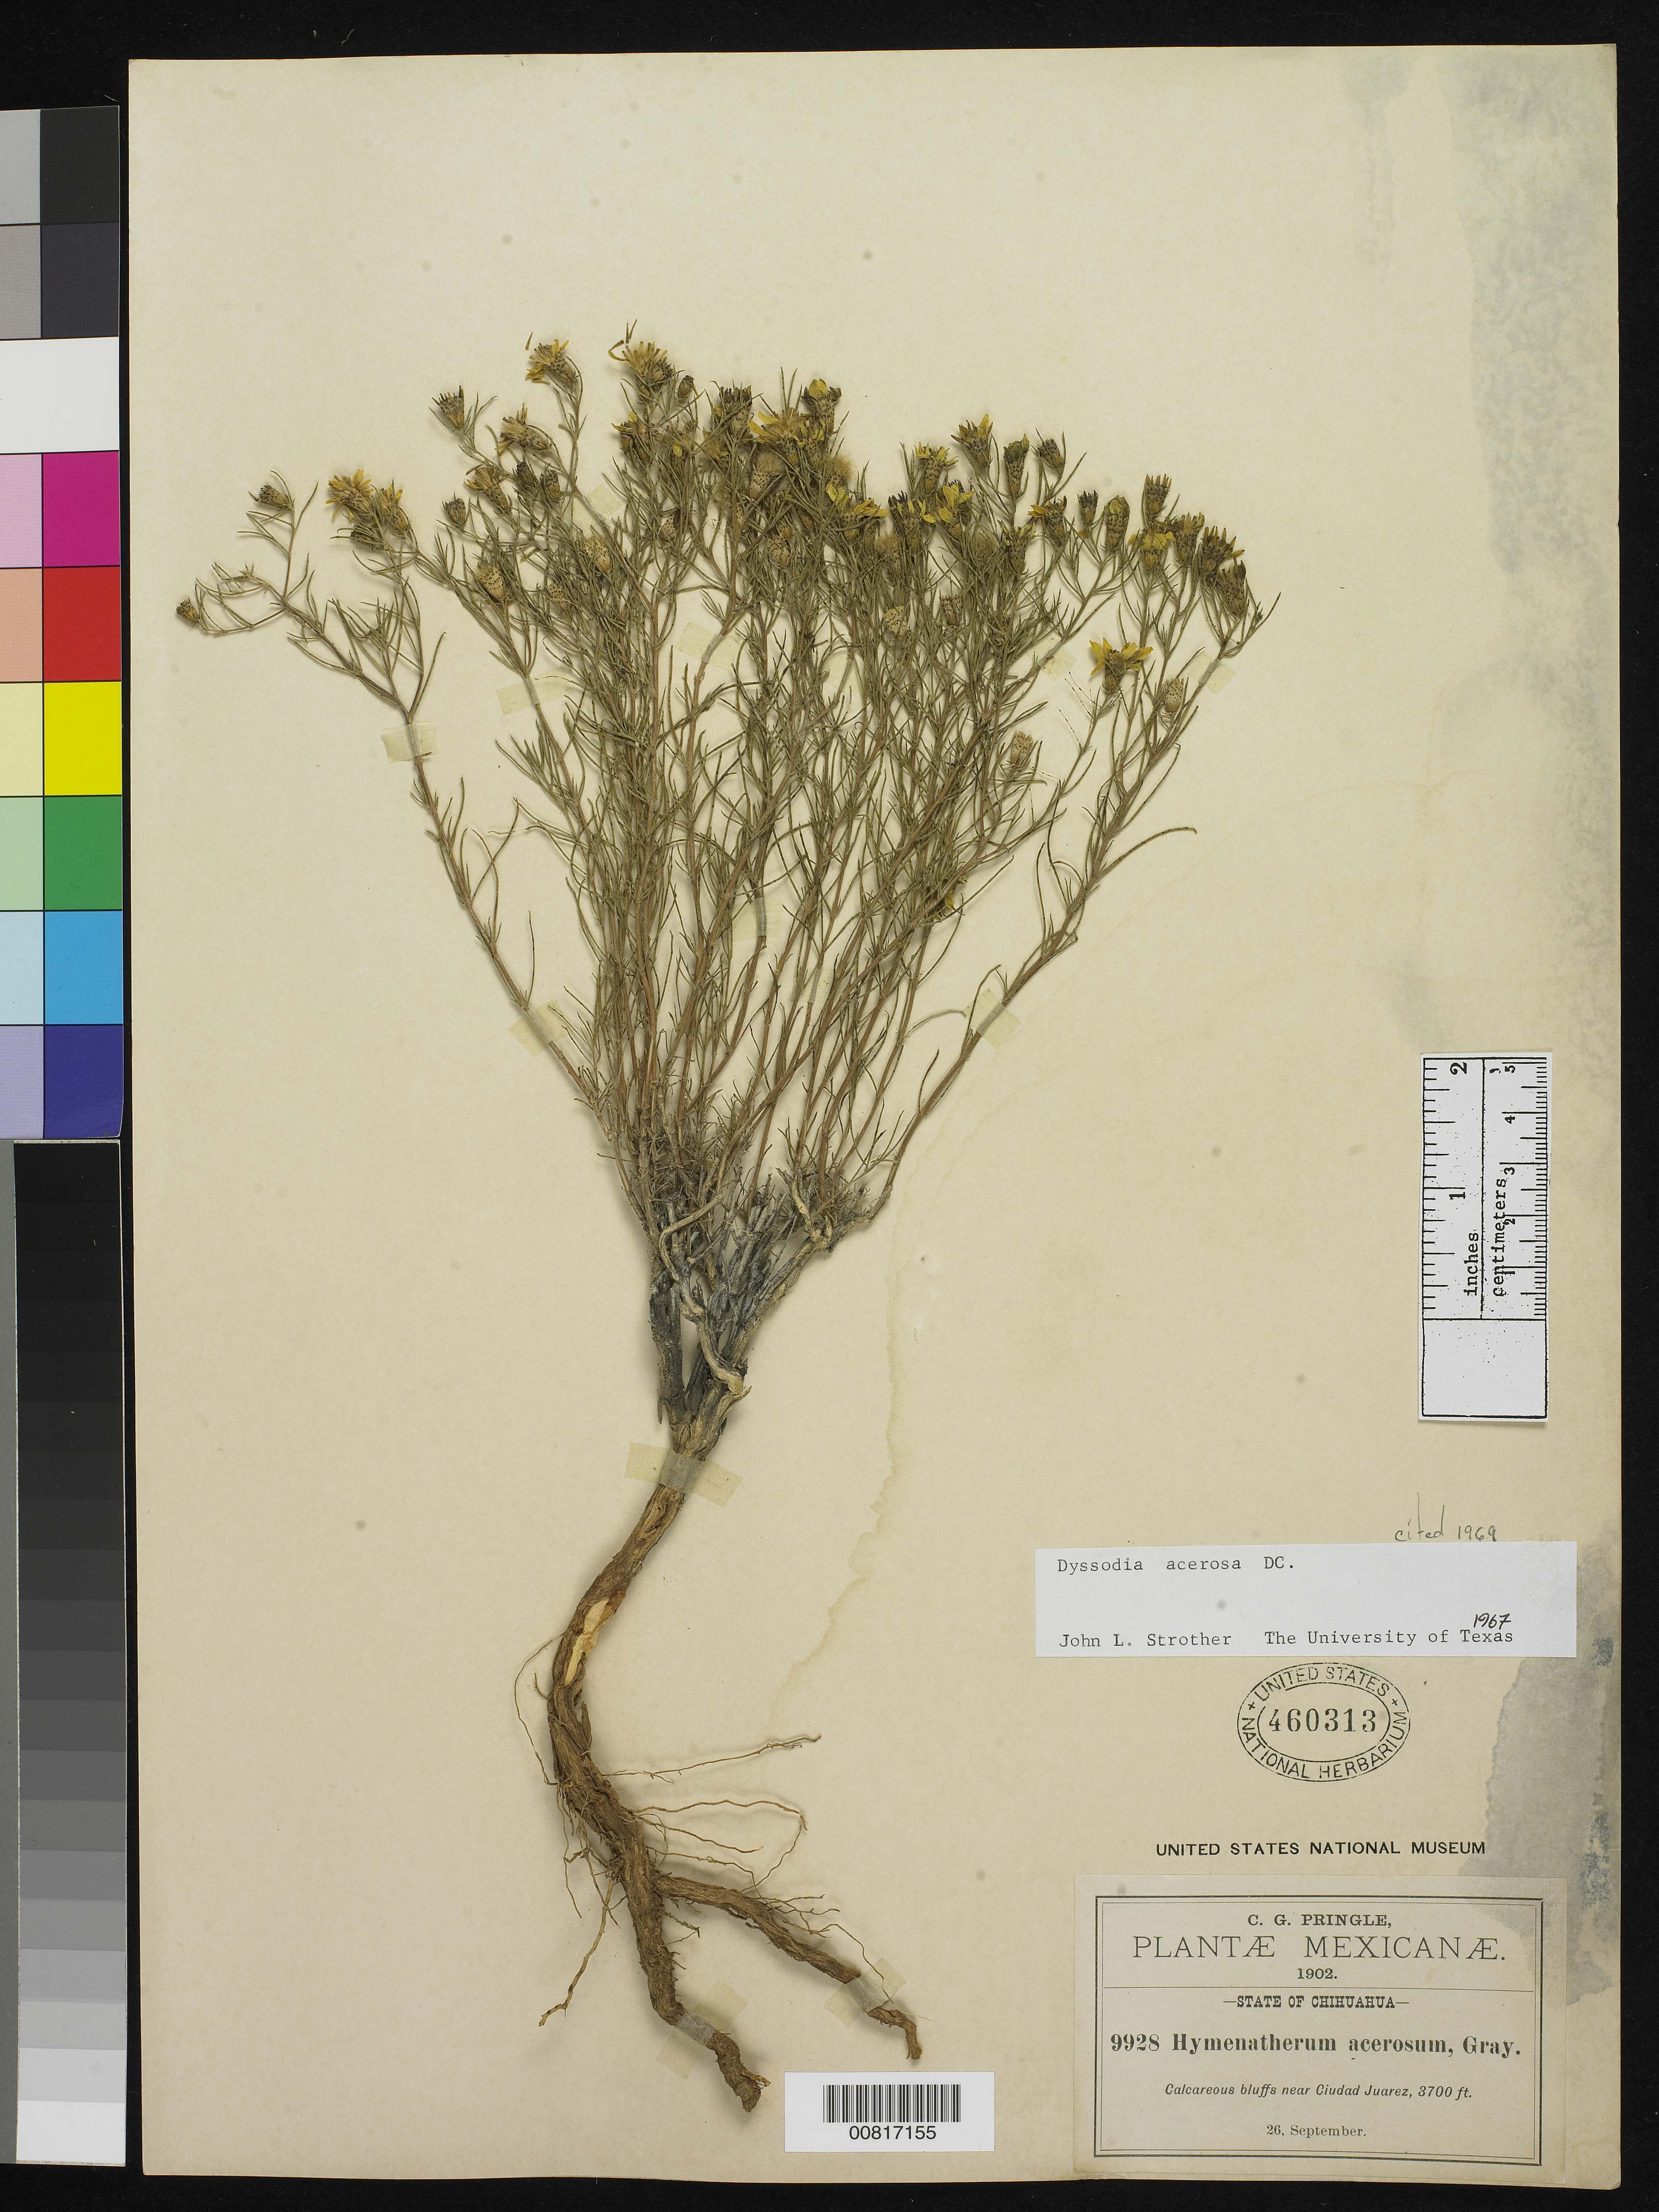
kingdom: Plantae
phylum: Tracheophyta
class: Magnoliopsida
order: Asterales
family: Asteraceae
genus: Dyssodia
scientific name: Dyssodia acerosa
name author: DC.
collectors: C. G. Pringle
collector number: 9928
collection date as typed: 26 Sep 1902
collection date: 1902-09-26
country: Mexico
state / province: Chihuahua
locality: Near Ciudad Juárez, Chihuahua.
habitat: Calcareous bluffs.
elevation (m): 1128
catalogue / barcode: US 460313